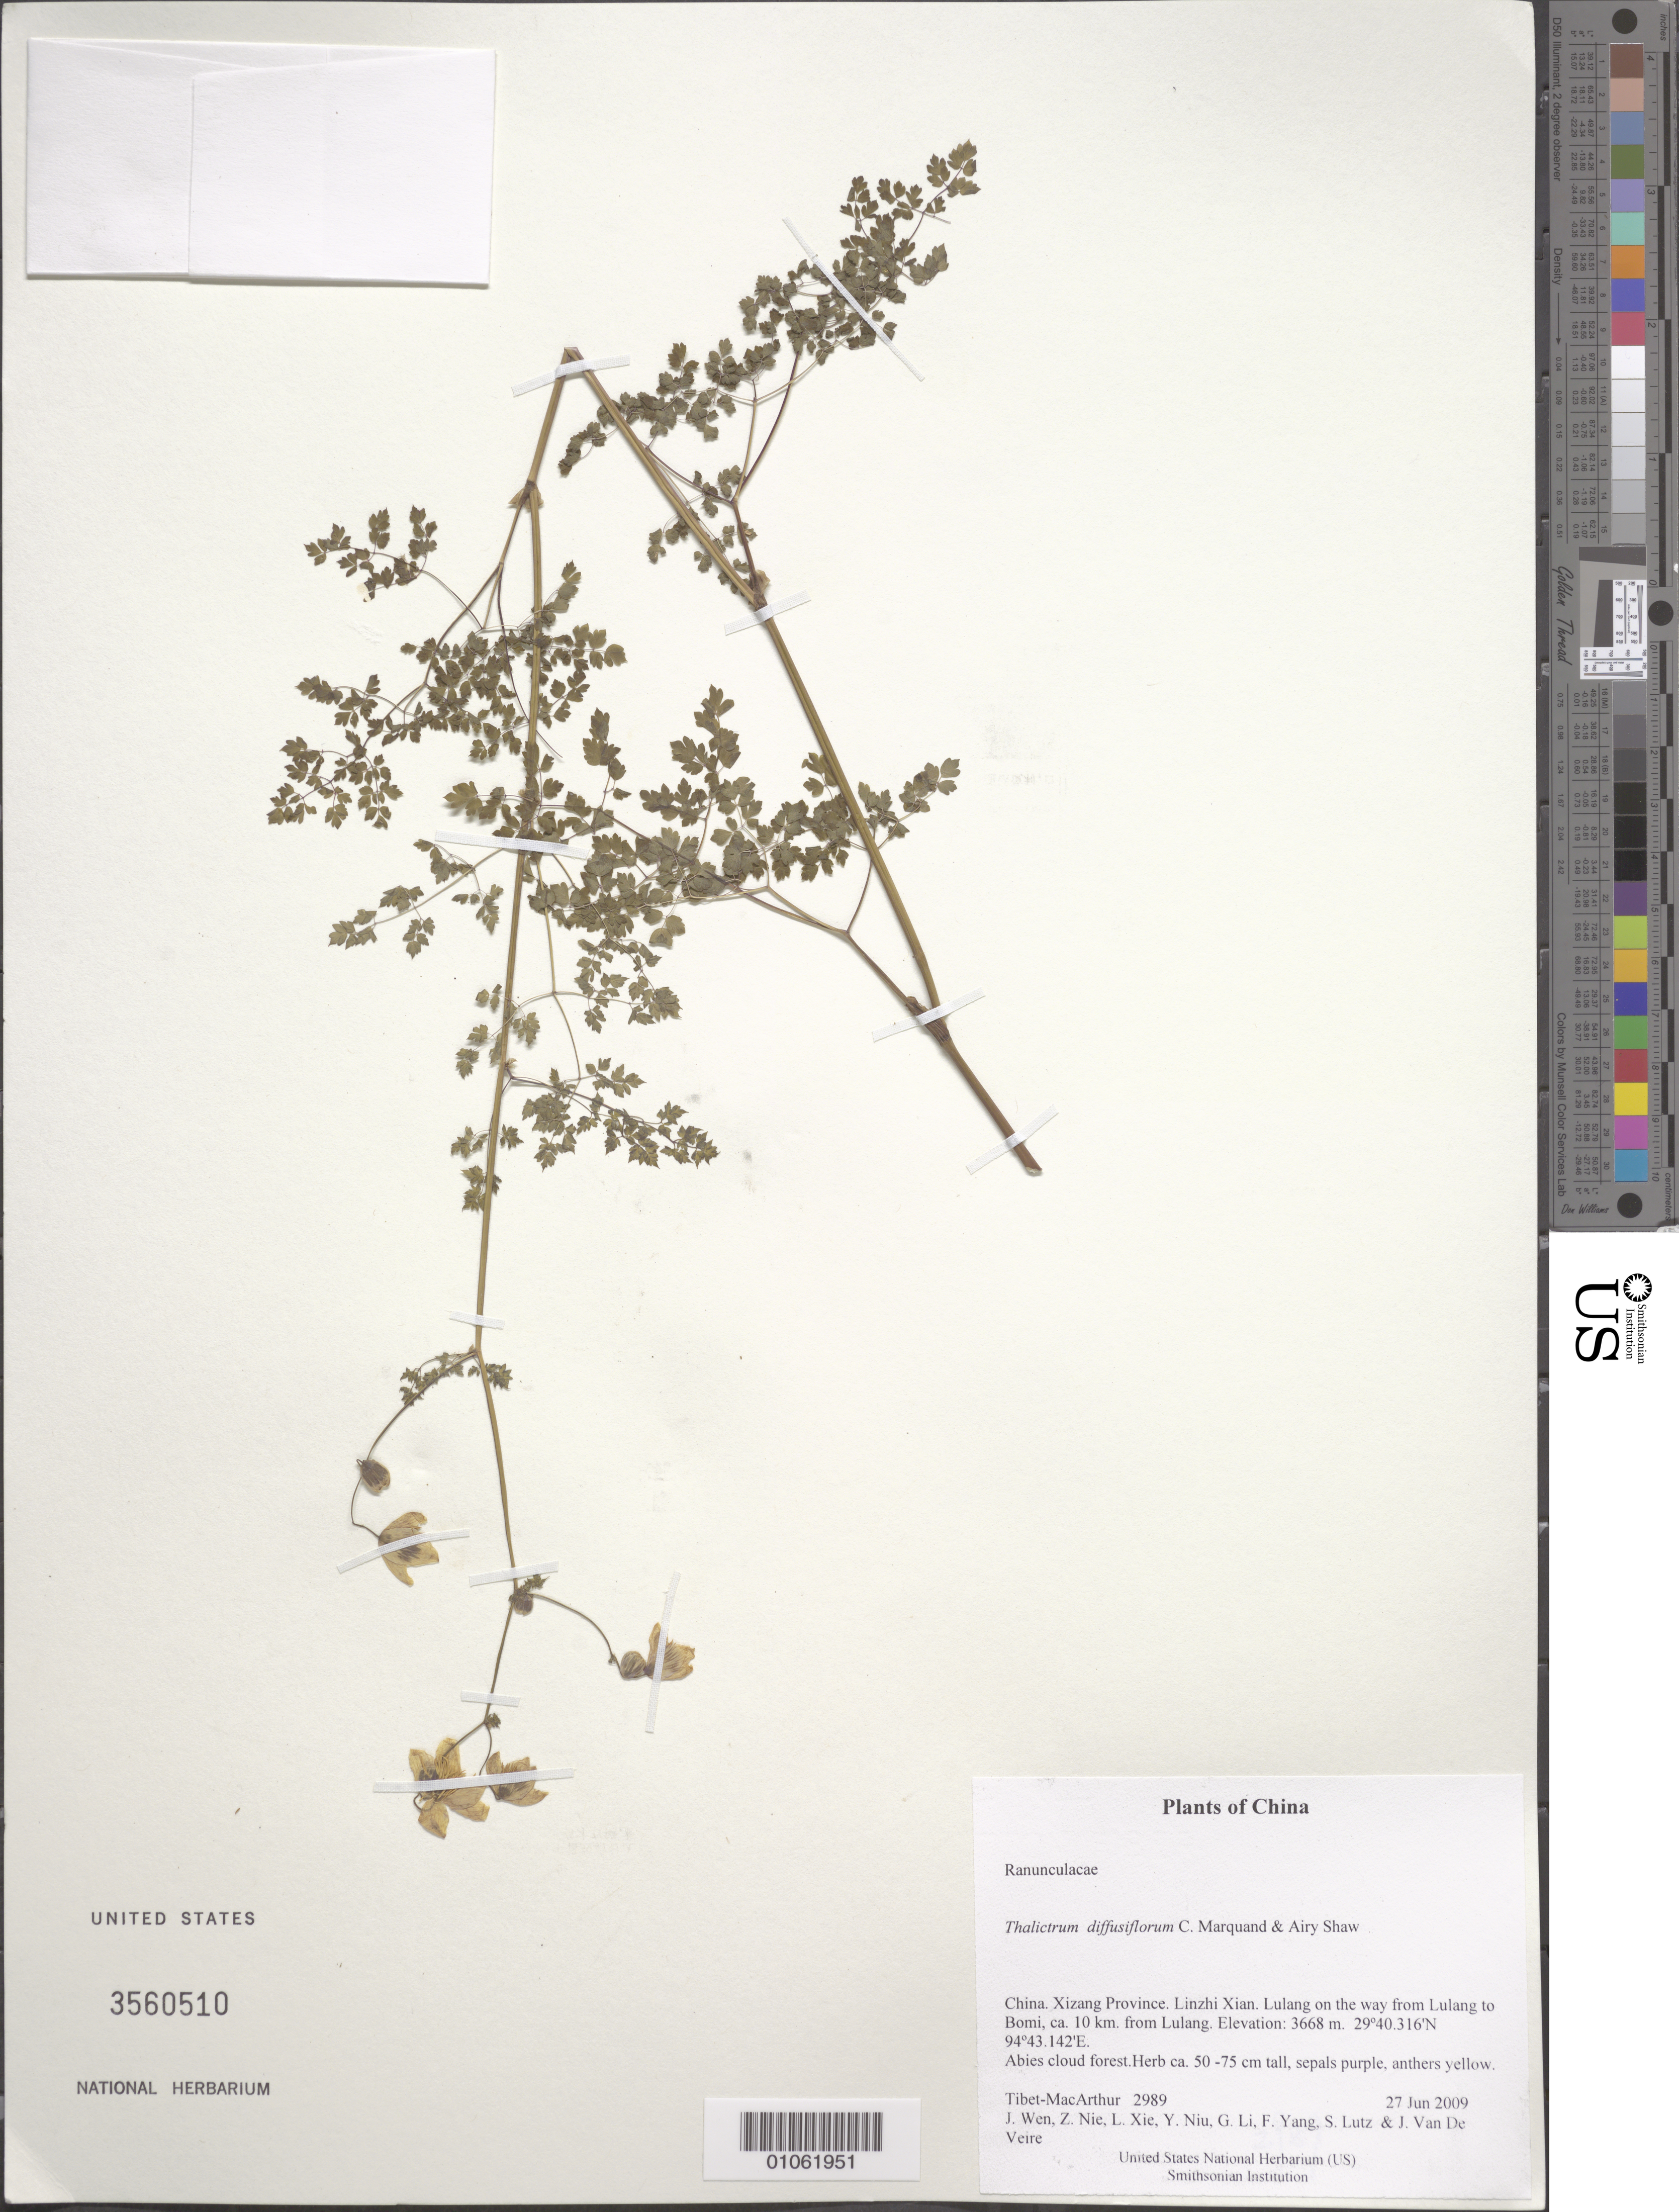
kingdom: Plantae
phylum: Tracheophyta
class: Magnoliopsida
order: Ranunculales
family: Ranunculaceae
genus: Thalictrum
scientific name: Thalictrum diffusiflorum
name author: C. Marquand & Airy Shaw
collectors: Tibet-MacArthur, J. Wen, Z. Nie, L. Xie, Y. Niu, G. Li, F. Yang, S. Lutz & J. Van De Veire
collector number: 2989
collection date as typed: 27 Jun 2009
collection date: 2009-06-27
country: China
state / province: Xizang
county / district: Linzhi Xian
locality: Lulang on the way from Lulang to Bomi, ca. 10 km. from Lulang.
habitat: Abies cloud forest.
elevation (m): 3668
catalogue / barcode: US 3560510